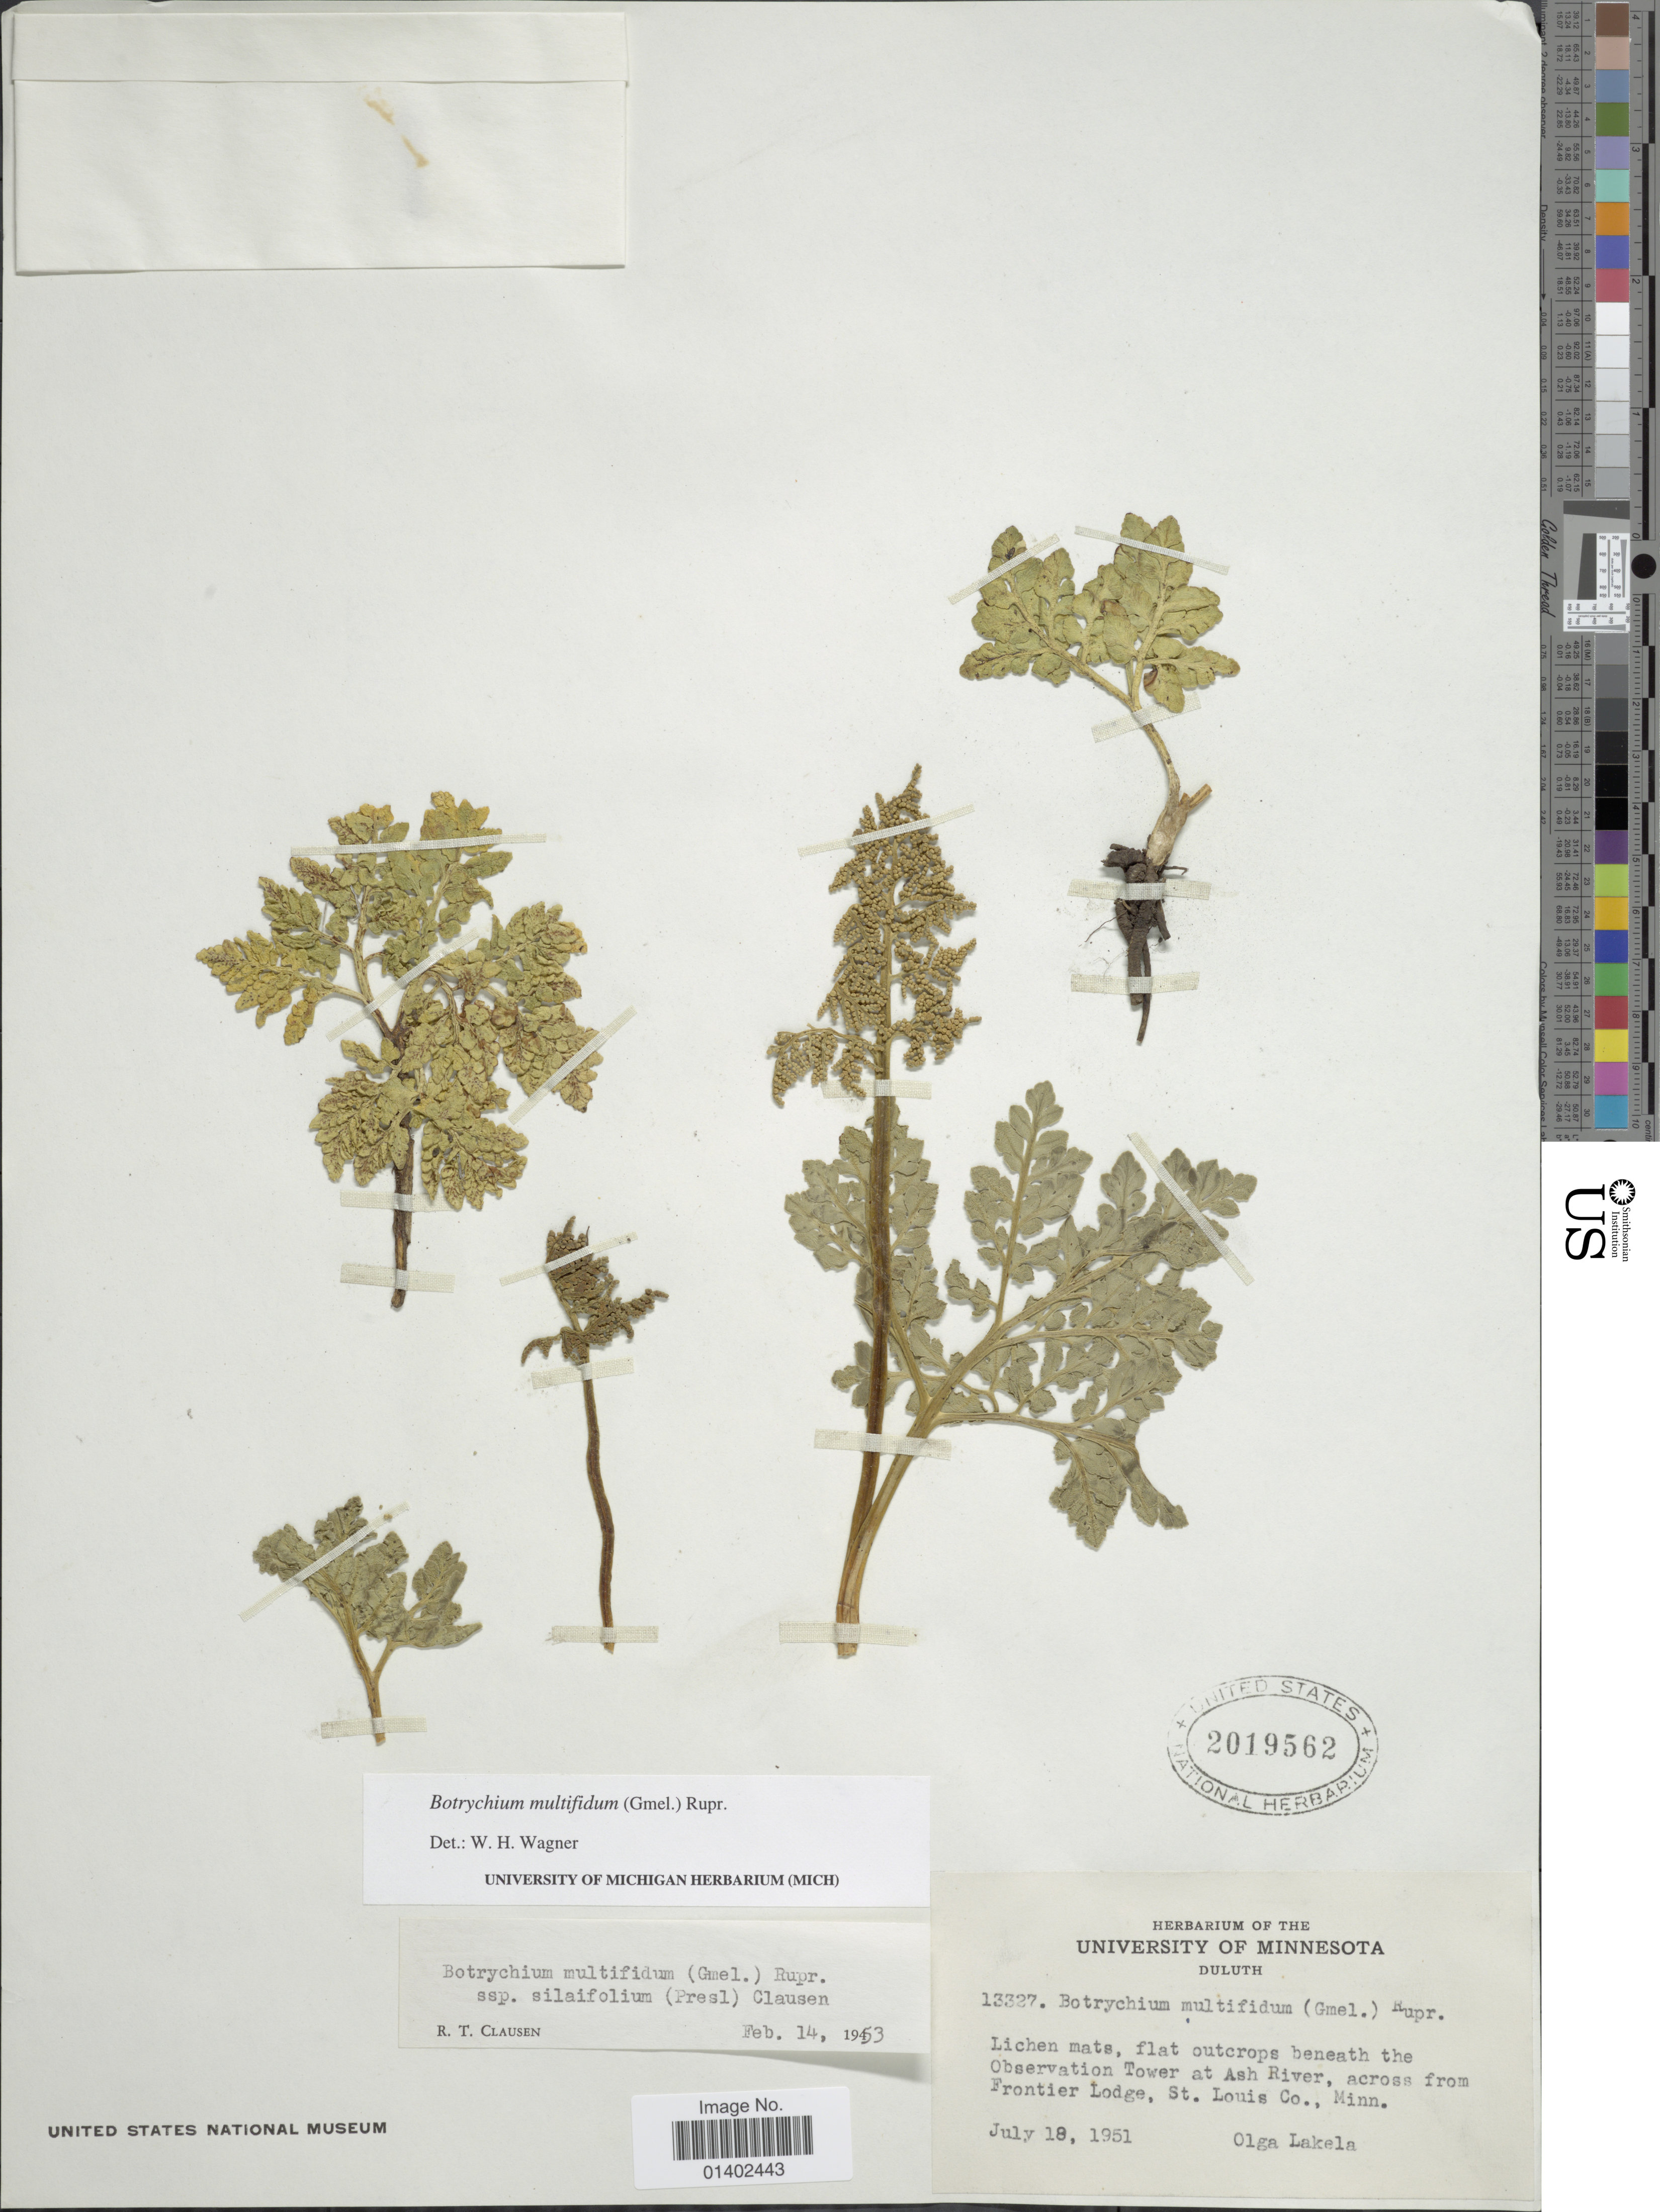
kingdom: Plantae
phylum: Tracheophyta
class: Polypodiopsida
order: Ophioglossales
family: Ophioglossaceae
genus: Botrychium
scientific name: Botrychium multifidum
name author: (J.F. Gmel.) Rupr.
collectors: O. Lakela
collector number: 13327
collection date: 1951-07-18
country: United States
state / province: Minnesota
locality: Flat outcrrops beneath the Observation Tower at Ash River, across from Frontier Lodge, St Louis Co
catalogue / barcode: US 2019562